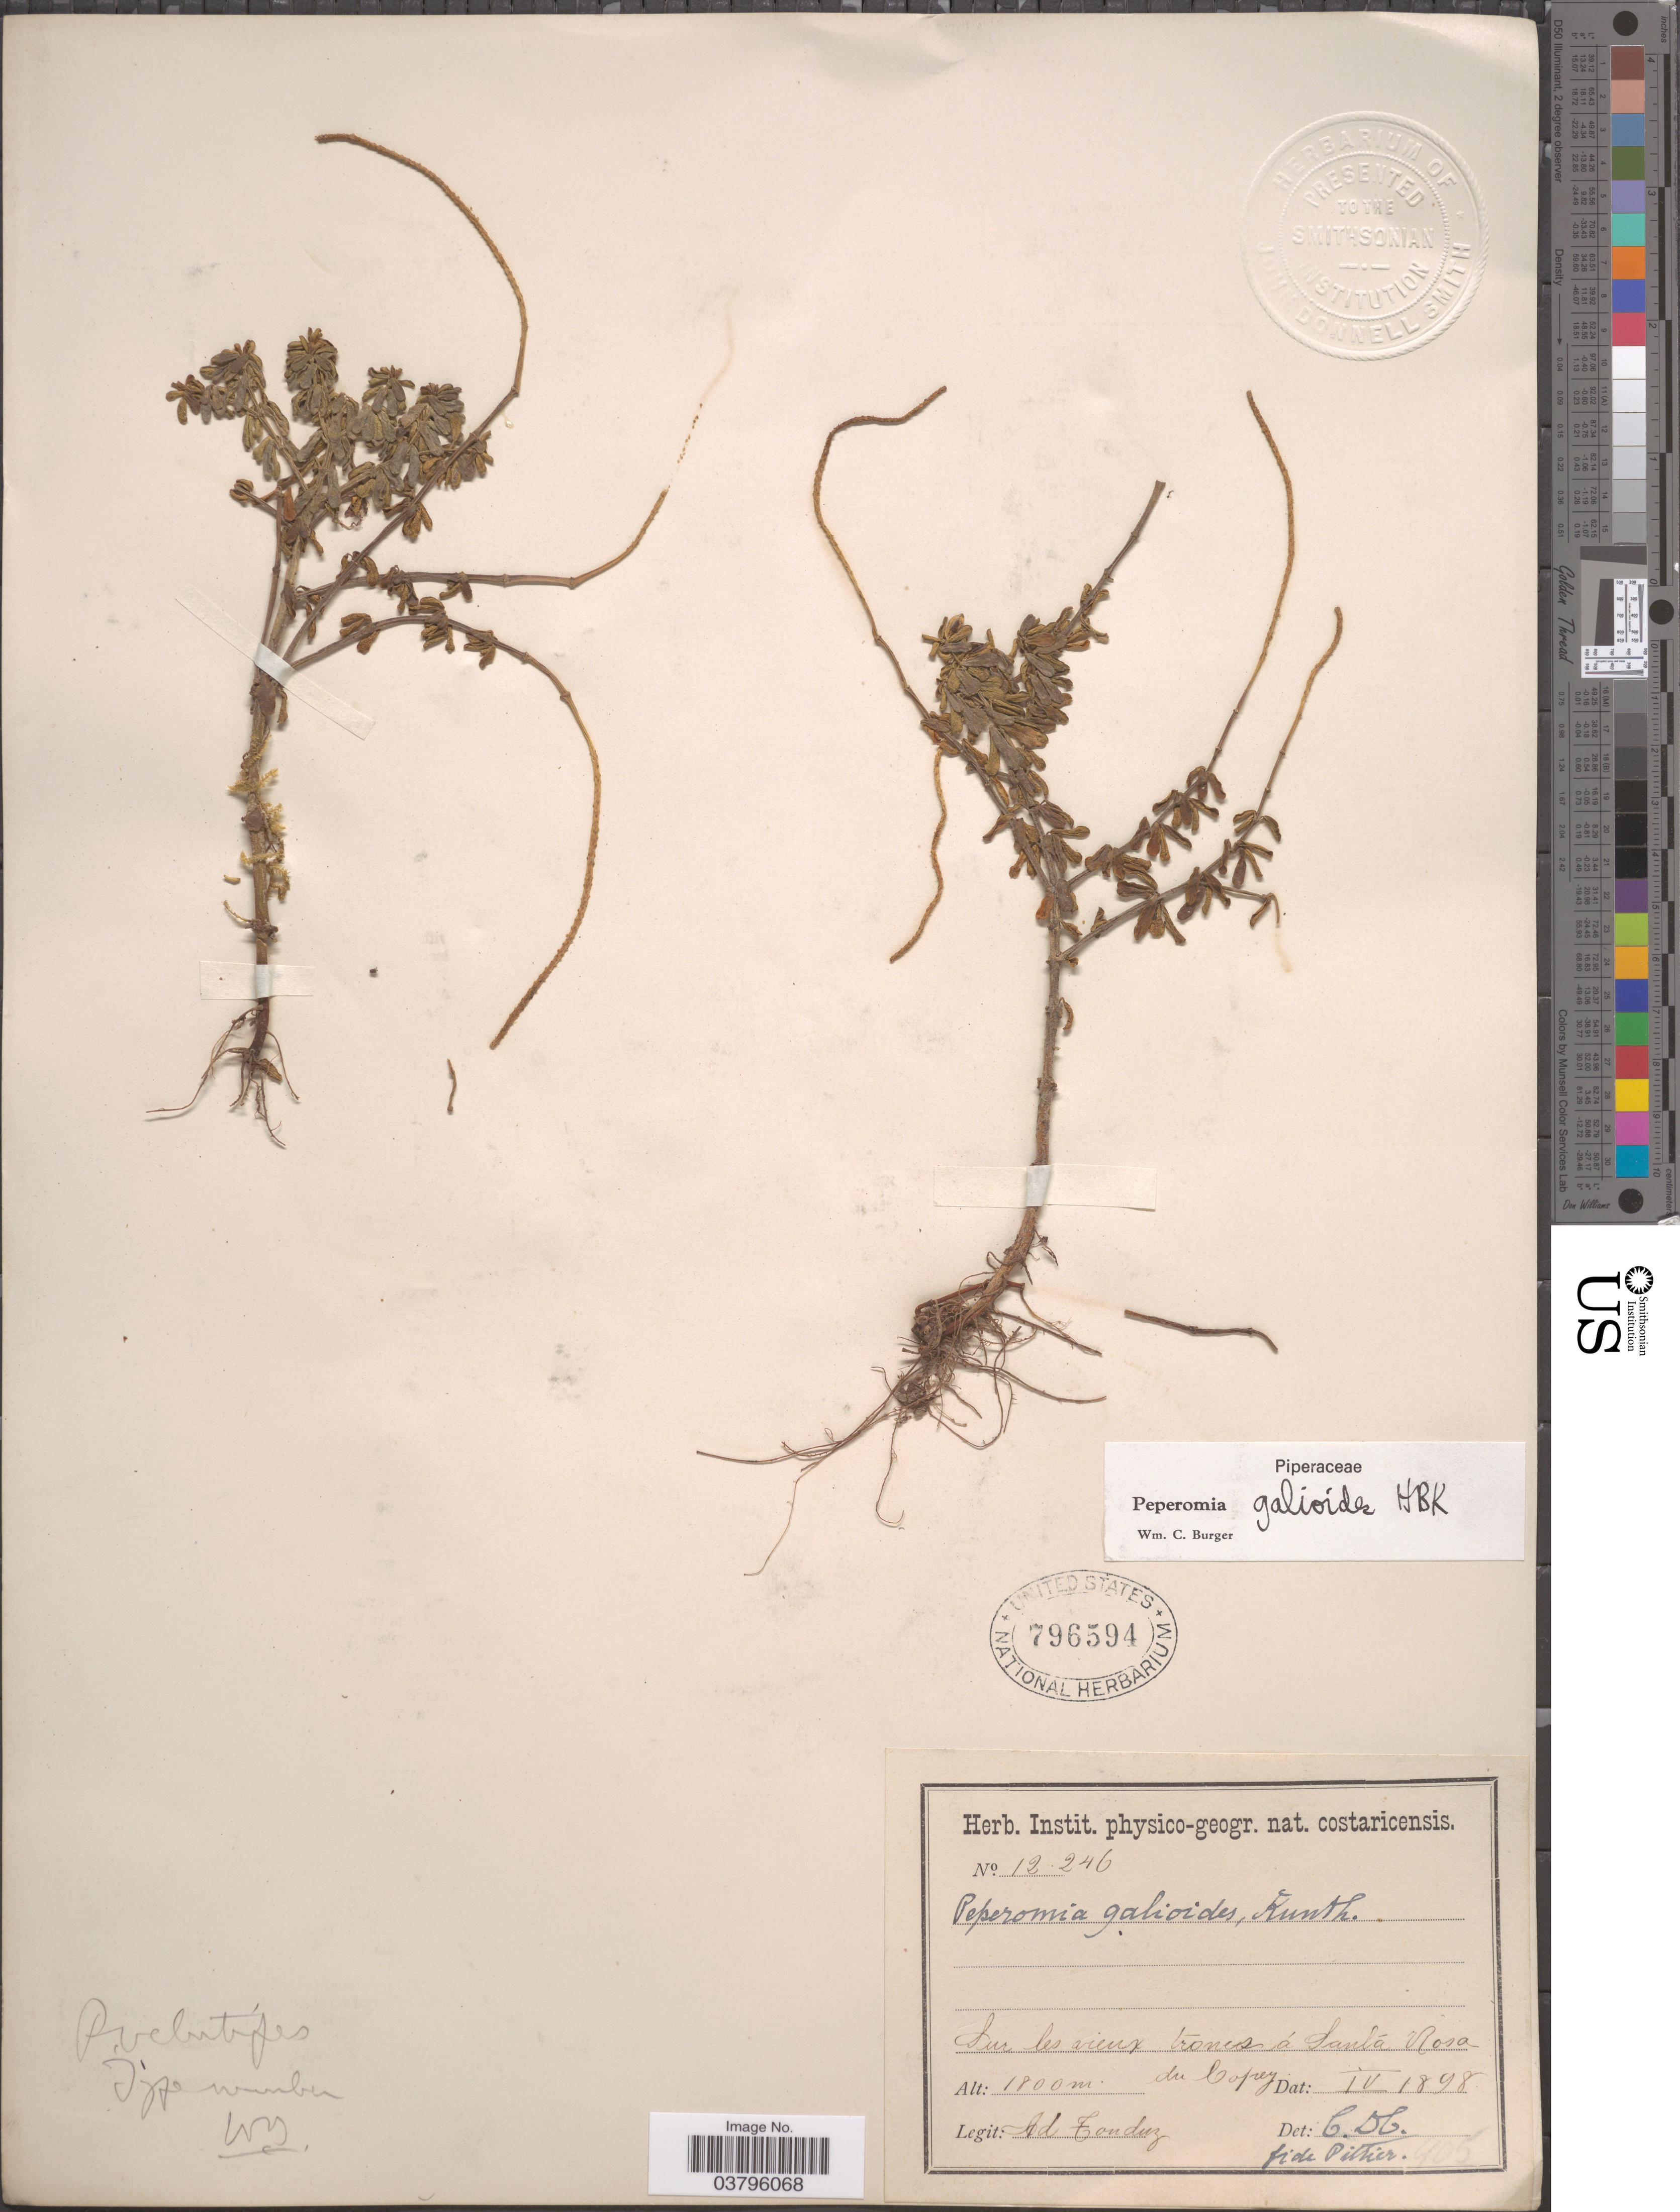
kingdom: Plantae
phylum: Tracheophyta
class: Magnoliopsida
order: Piperales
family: Piperaceae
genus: Peperomia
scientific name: Peperomia galioides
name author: Kunth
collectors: A. Tonduz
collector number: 12246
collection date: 1898-04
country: Costa Rica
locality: Sur les vieux trones á Santa Rosa du Copey.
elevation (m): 1800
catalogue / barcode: US 796594